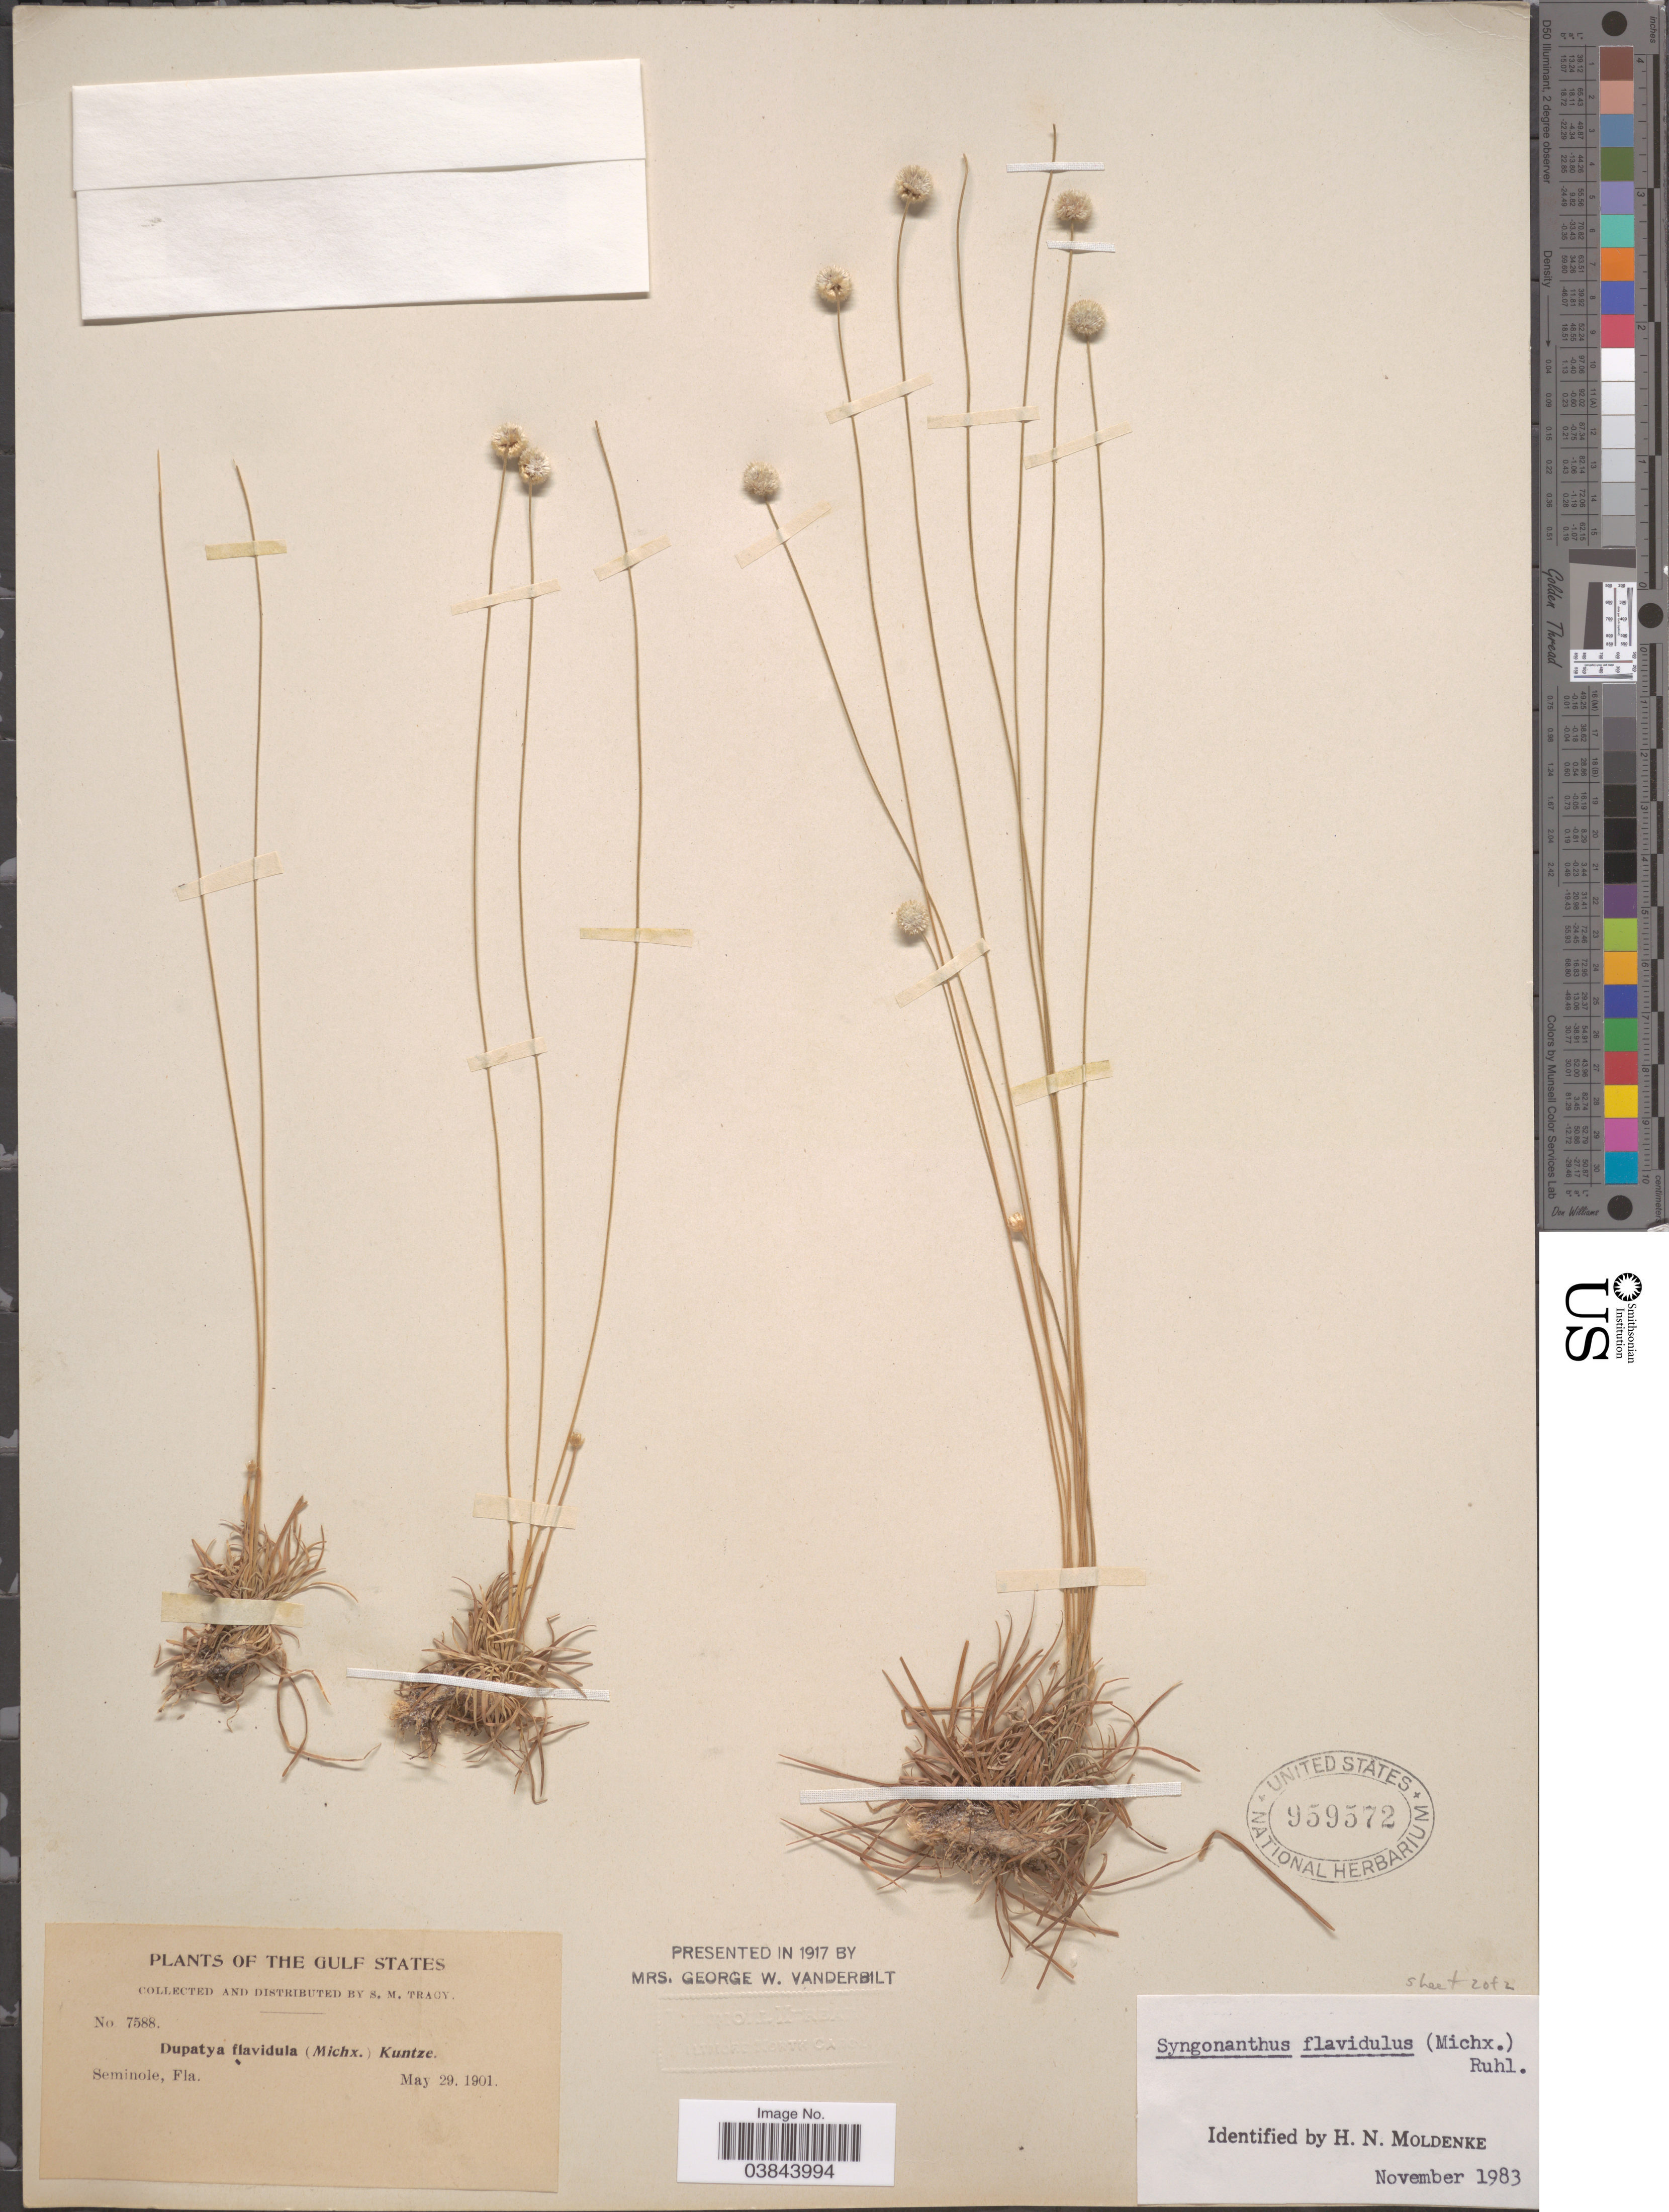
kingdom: Plantae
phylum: Tracheophyta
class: Liliopsida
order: Poales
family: Eriocaulaceae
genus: Syngonanthus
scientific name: Syngonanthus flavidulus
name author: (Michx.) Ruhland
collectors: S. M. Tracy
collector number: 7588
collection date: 1901-05-29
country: United States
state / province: Florida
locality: Gulf States. Seminole.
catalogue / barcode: US 959572